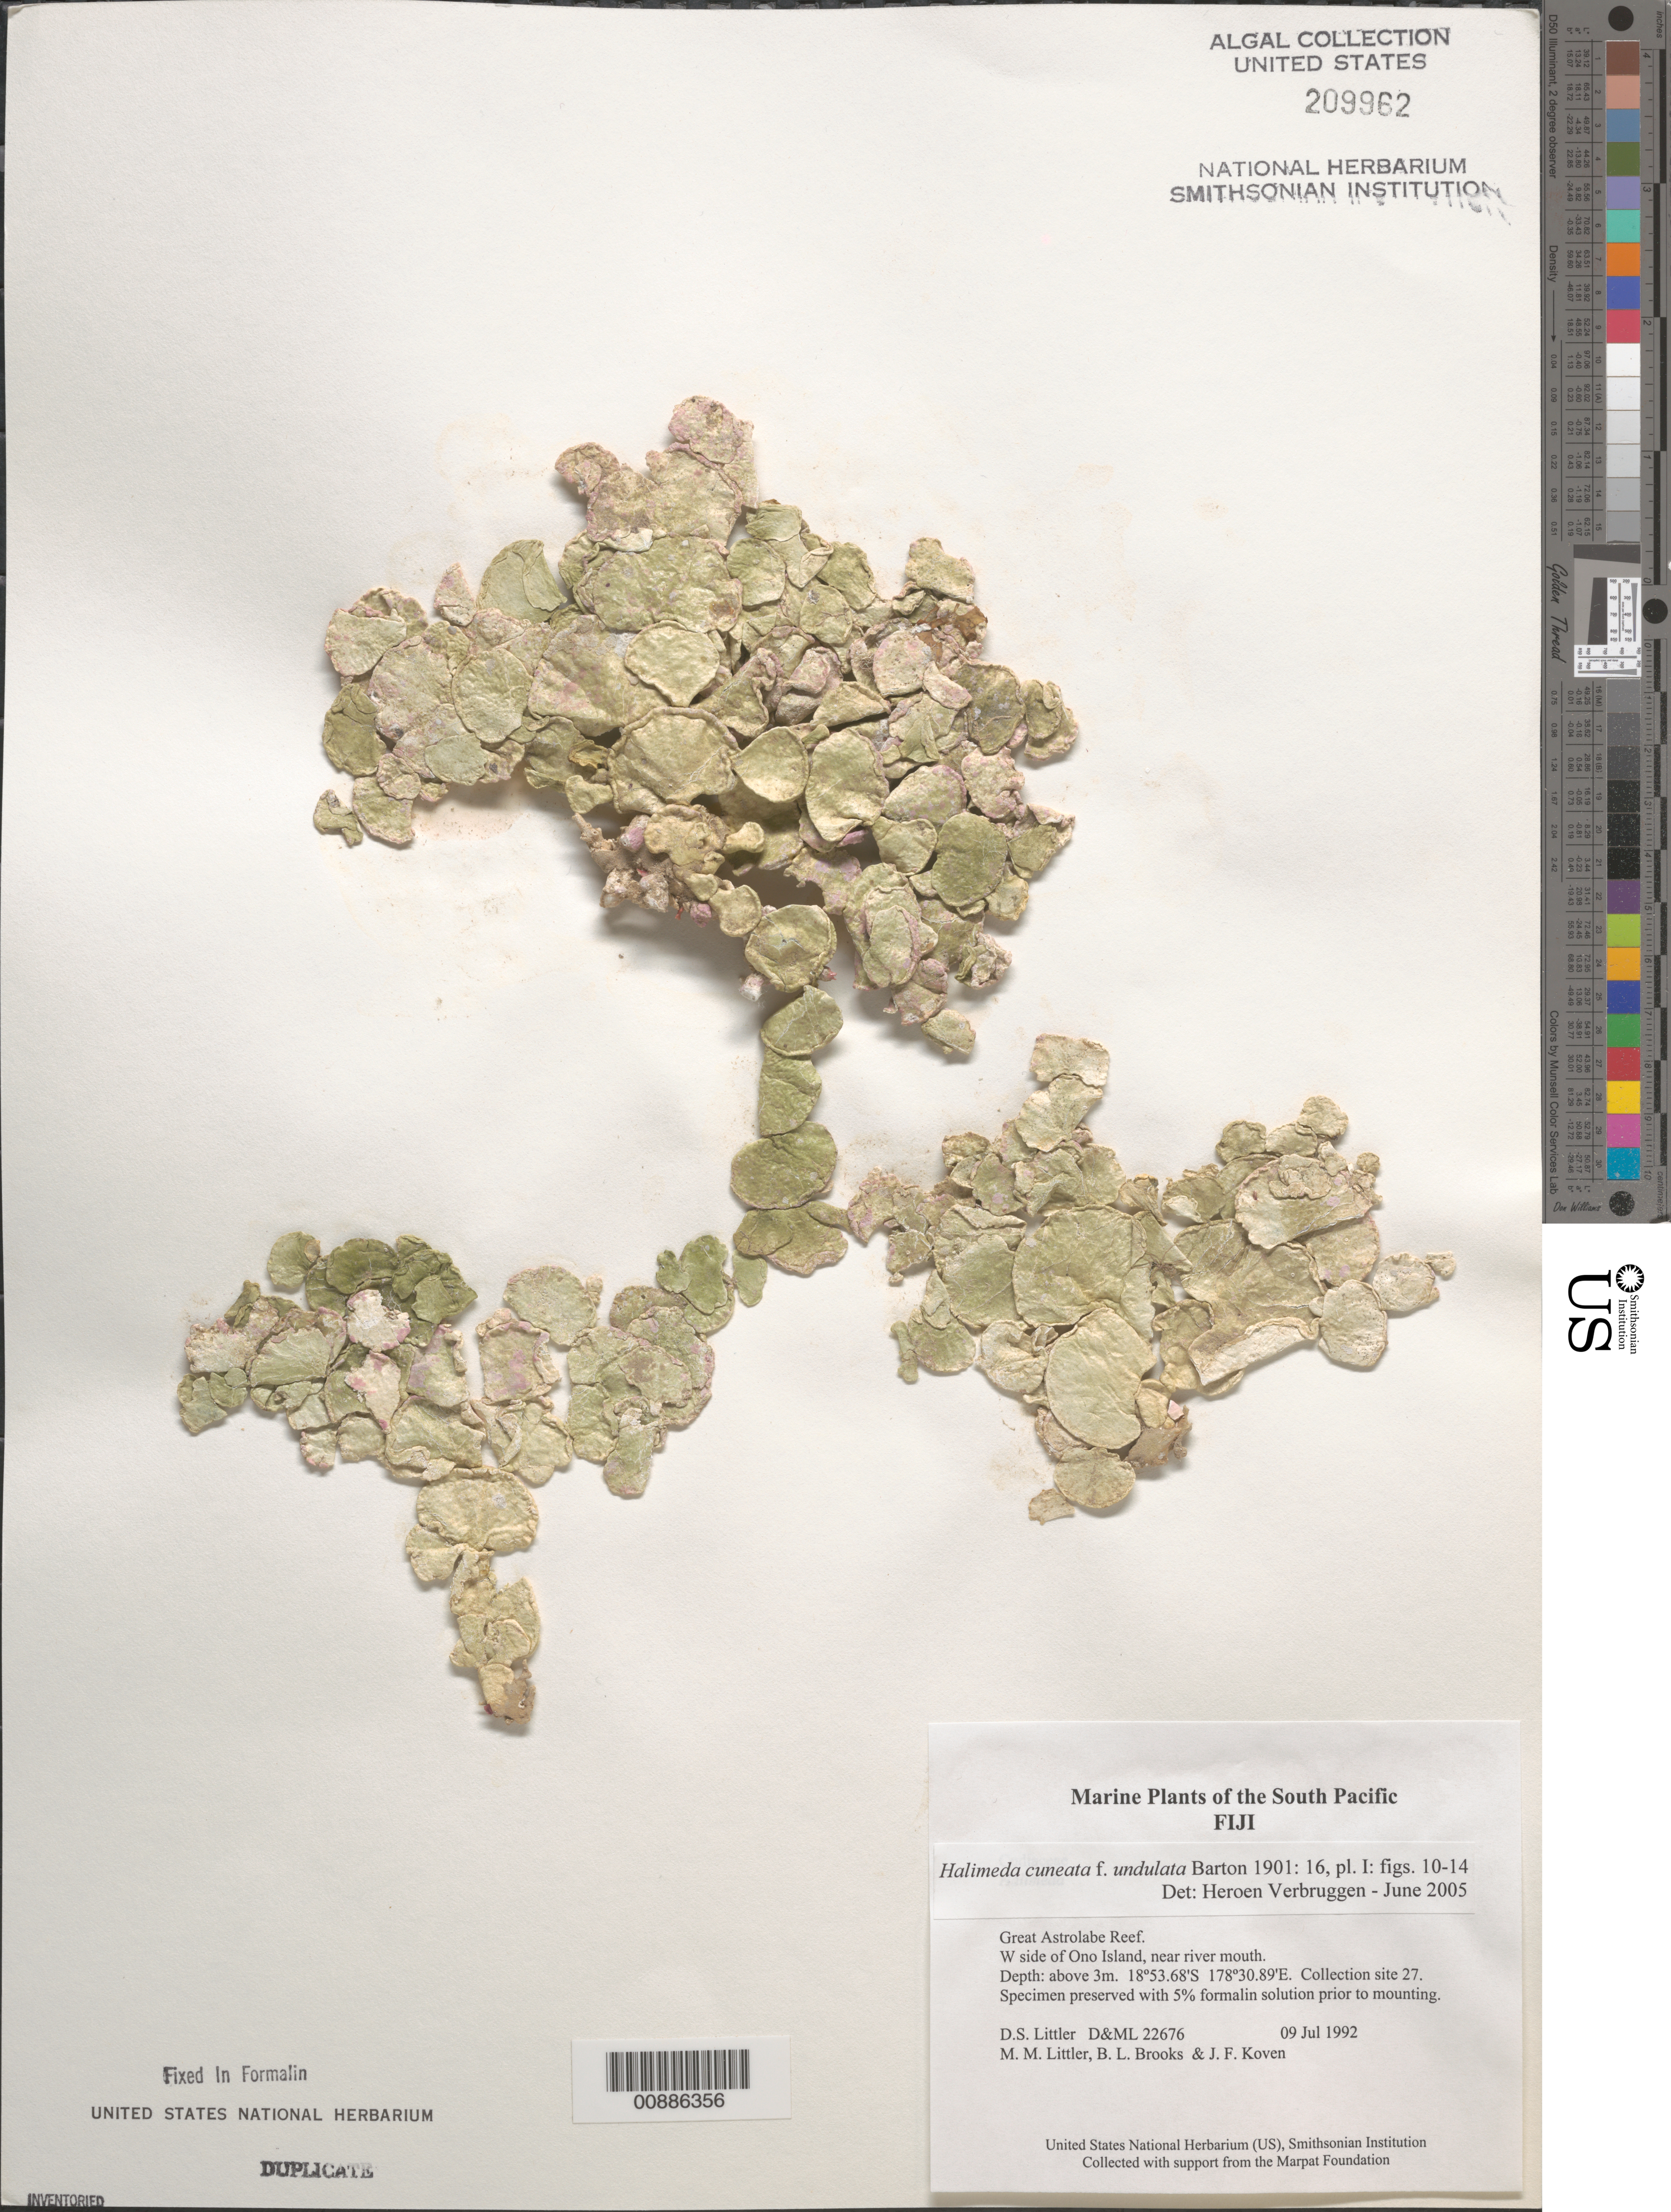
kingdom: Plantae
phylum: Chlorophyta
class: Ulvophyceae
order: Bryopsidales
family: Halimedaceae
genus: Halimeda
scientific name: Halimeda cuneata f. undulata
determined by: Verbruggen, H.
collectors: D. S. Littler, M. M. Littler, B. Brooks & J. Koven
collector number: D&ML 22676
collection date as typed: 09 Jul 1992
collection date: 1992-07-09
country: Fiji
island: Ono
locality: Great Astrolabe Reef, west side of island, near river mouth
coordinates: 18 53.68'S, 178 30.89'E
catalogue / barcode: US 209962